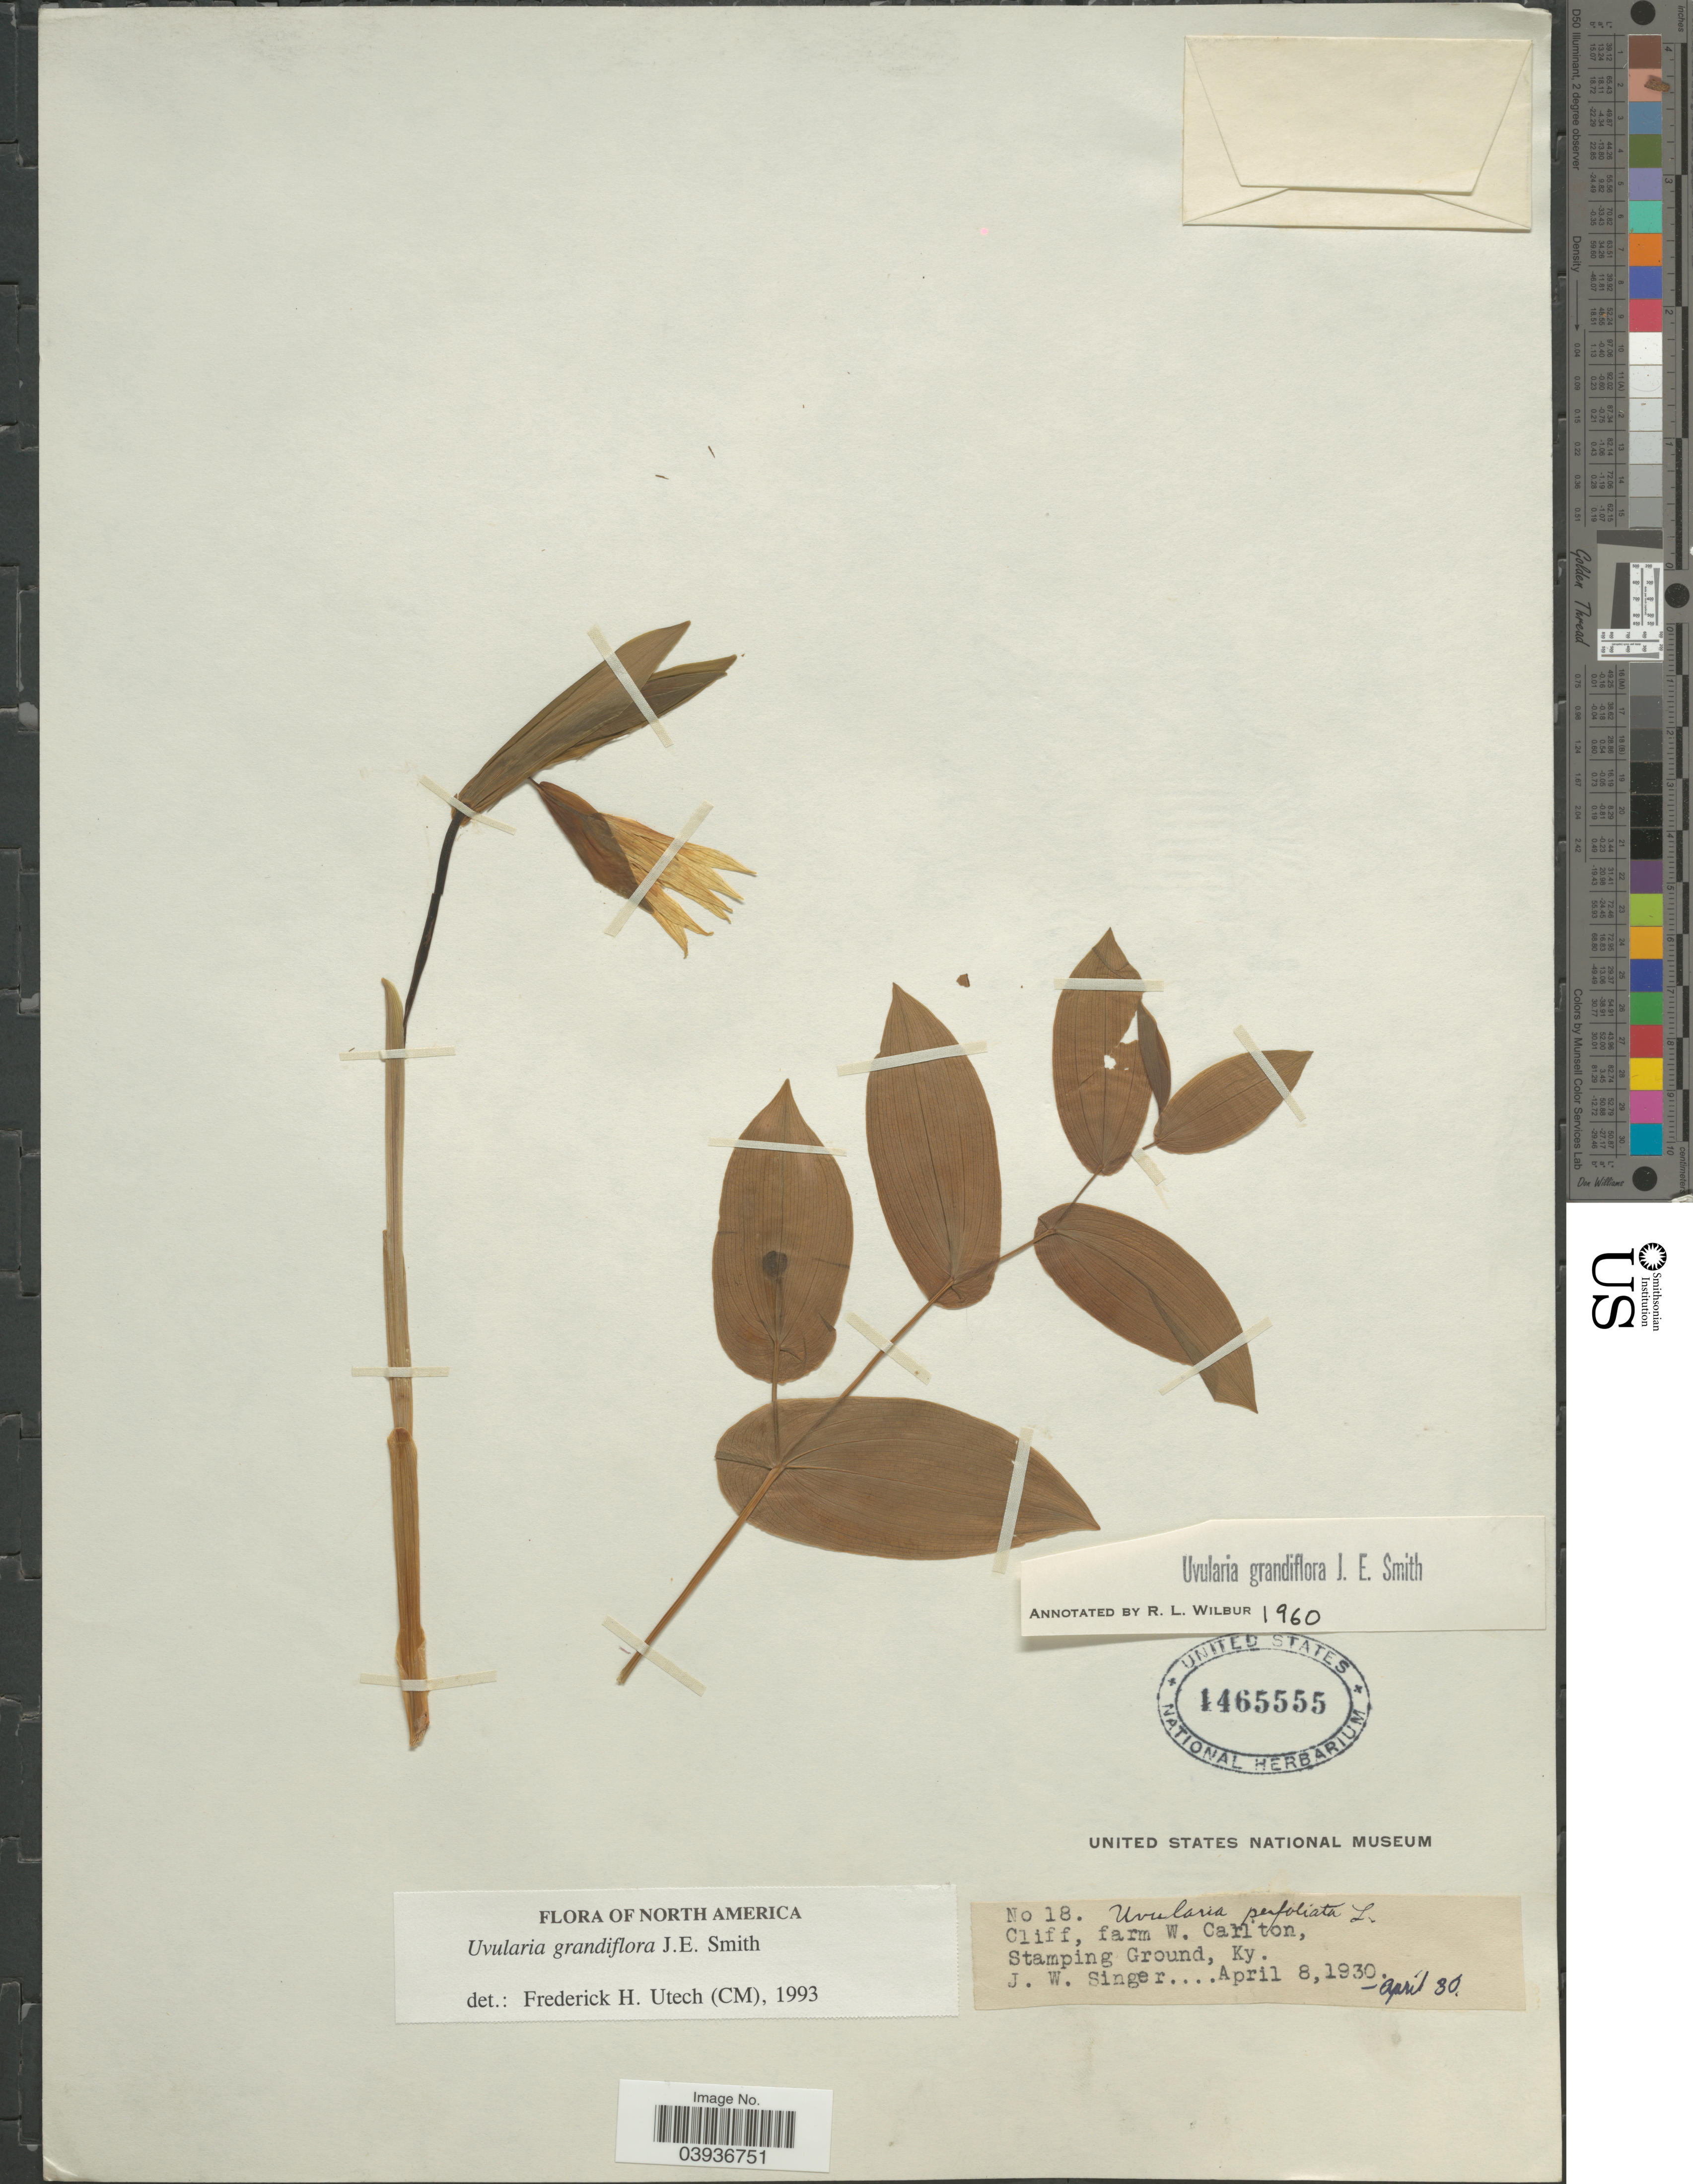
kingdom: Plantae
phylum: Tracheophyta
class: Liliopsida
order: Liliales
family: Colchicaceae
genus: Uvularia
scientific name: Uvularia grandiflora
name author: Sm.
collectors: J. EW. Singer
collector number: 18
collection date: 1930-04-08/1930-04-30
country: United States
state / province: Kentucky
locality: Cliff, farm W. Carlton, Stamping Ground.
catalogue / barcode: US 1465555